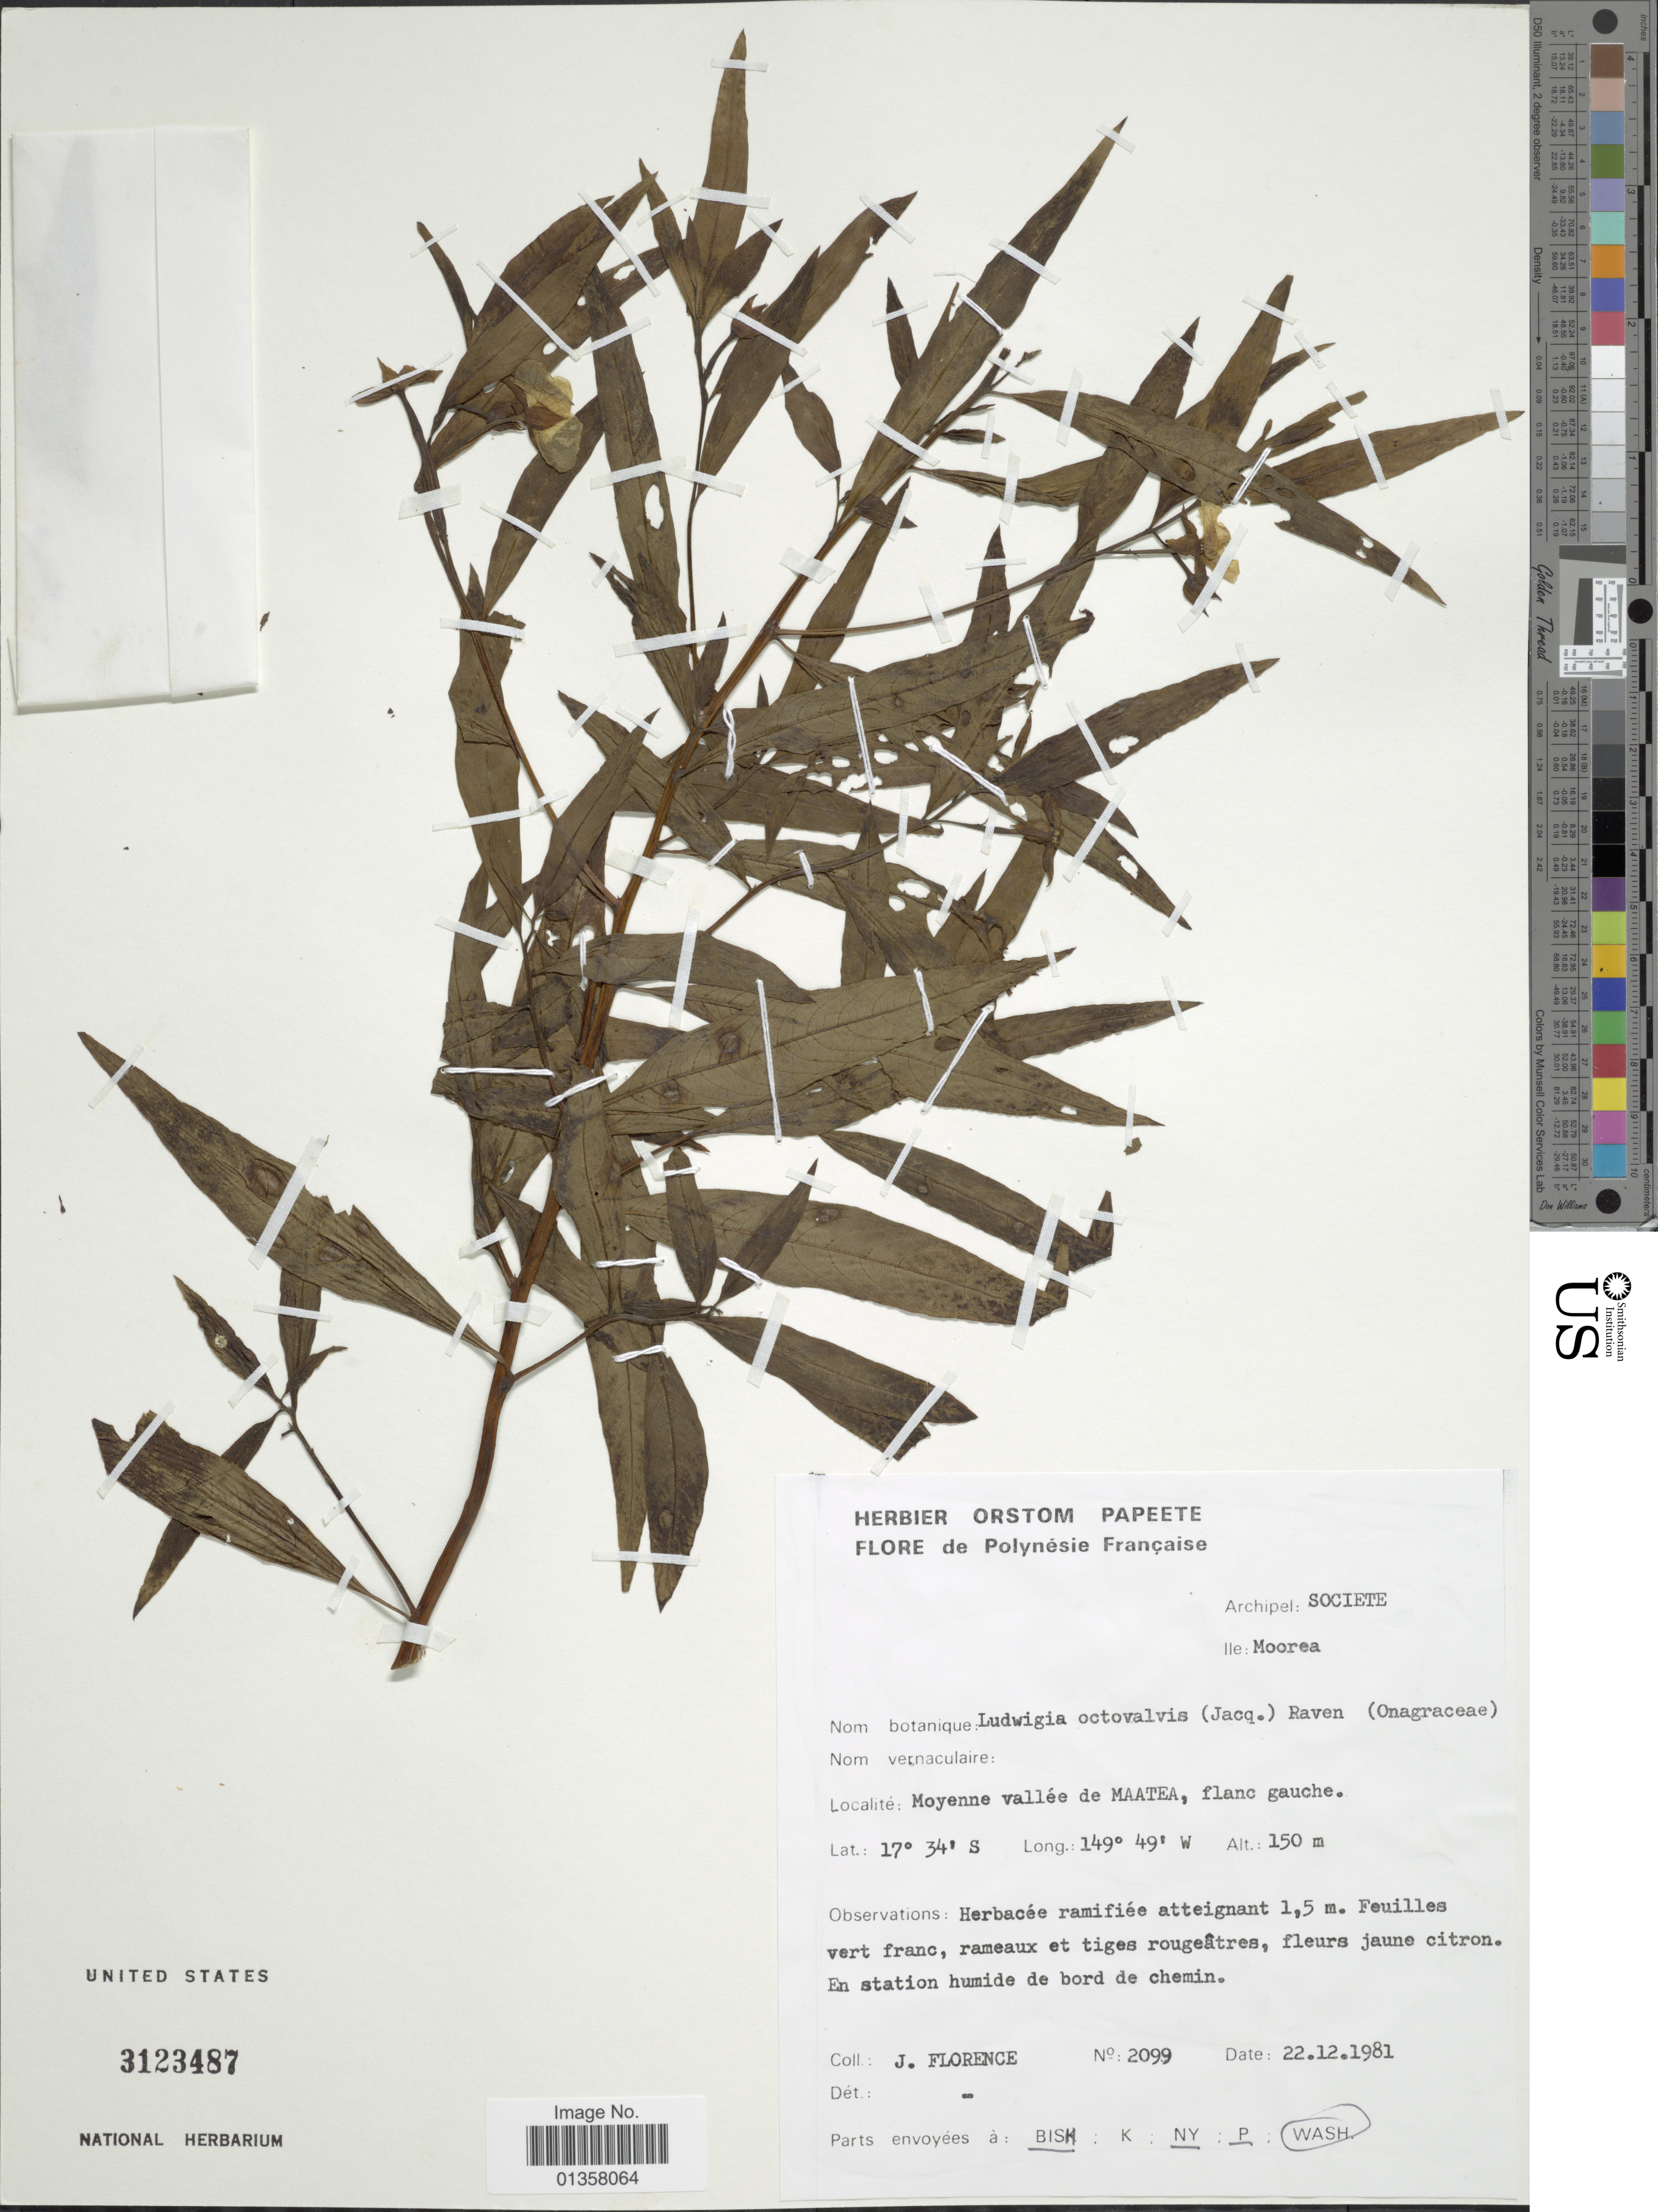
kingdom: Plantae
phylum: Tracheophyta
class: Magnoliopsida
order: Myrtales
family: Onagraceae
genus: Ludwigia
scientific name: Ludwigia octovalvis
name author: (Jacq.) P.H. Raven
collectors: J. Florence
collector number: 2099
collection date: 1981-12-22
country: French Polynesia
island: Moorea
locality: Archipel: Societe, Ile: Moorea, Moyenne vallée de Maatea, flanc gauche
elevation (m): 150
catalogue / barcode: US 3123487